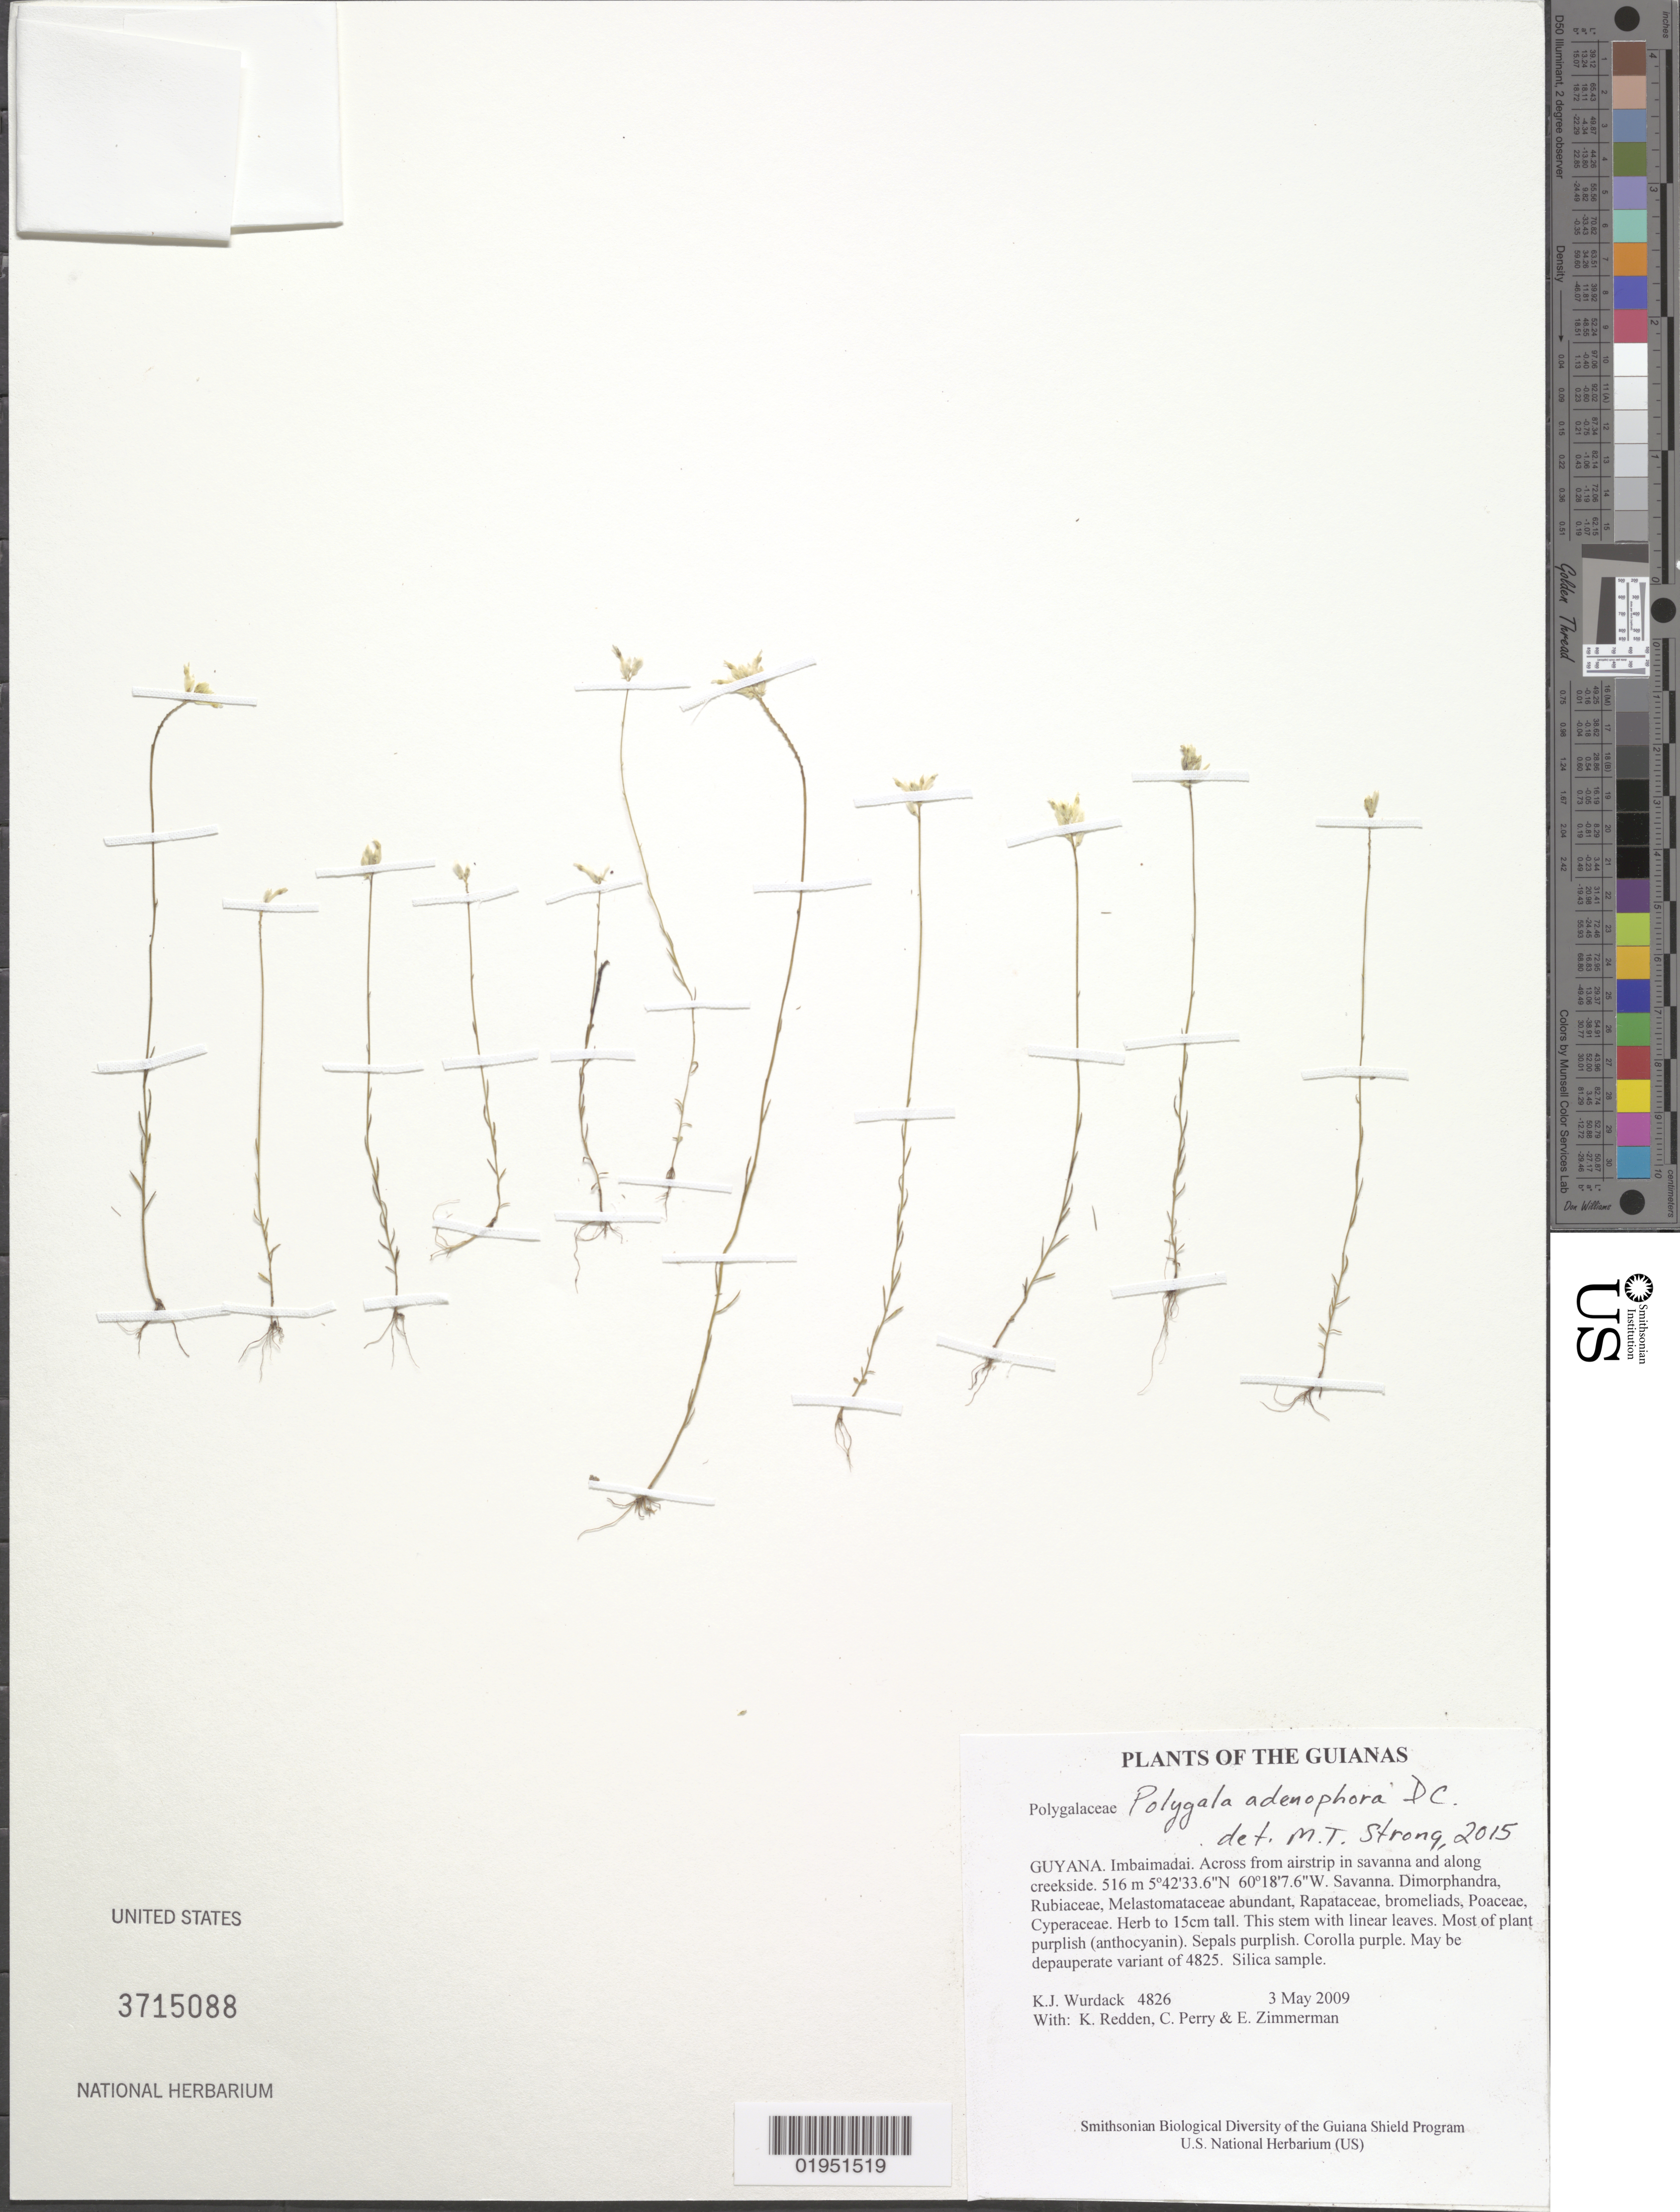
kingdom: Plantae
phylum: Tracheophyta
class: Magnoliopsida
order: Fabales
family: Polygalaceae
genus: Polygala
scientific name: Polygala adenophora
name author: DC.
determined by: Strong, M. T., (US), Smithsonian Institution - National Museum of Natural History (UNITED STATES)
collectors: K. Wurdack, K. M. Redden, C. Perry & E. Zimmerman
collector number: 4826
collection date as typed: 3 May 2009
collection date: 2009-05-03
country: Guyana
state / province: Cuyuni-Mazaruni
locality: Imbaimadai. Across from airstrip in savanna and along creekside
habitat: Savanna. Dimorphandra, Rubiaceae, Melastomataceae abundant, Rapataceae, bromeliads, Poaceae, Cyperaceae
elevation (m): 516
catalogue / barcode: US 3715088